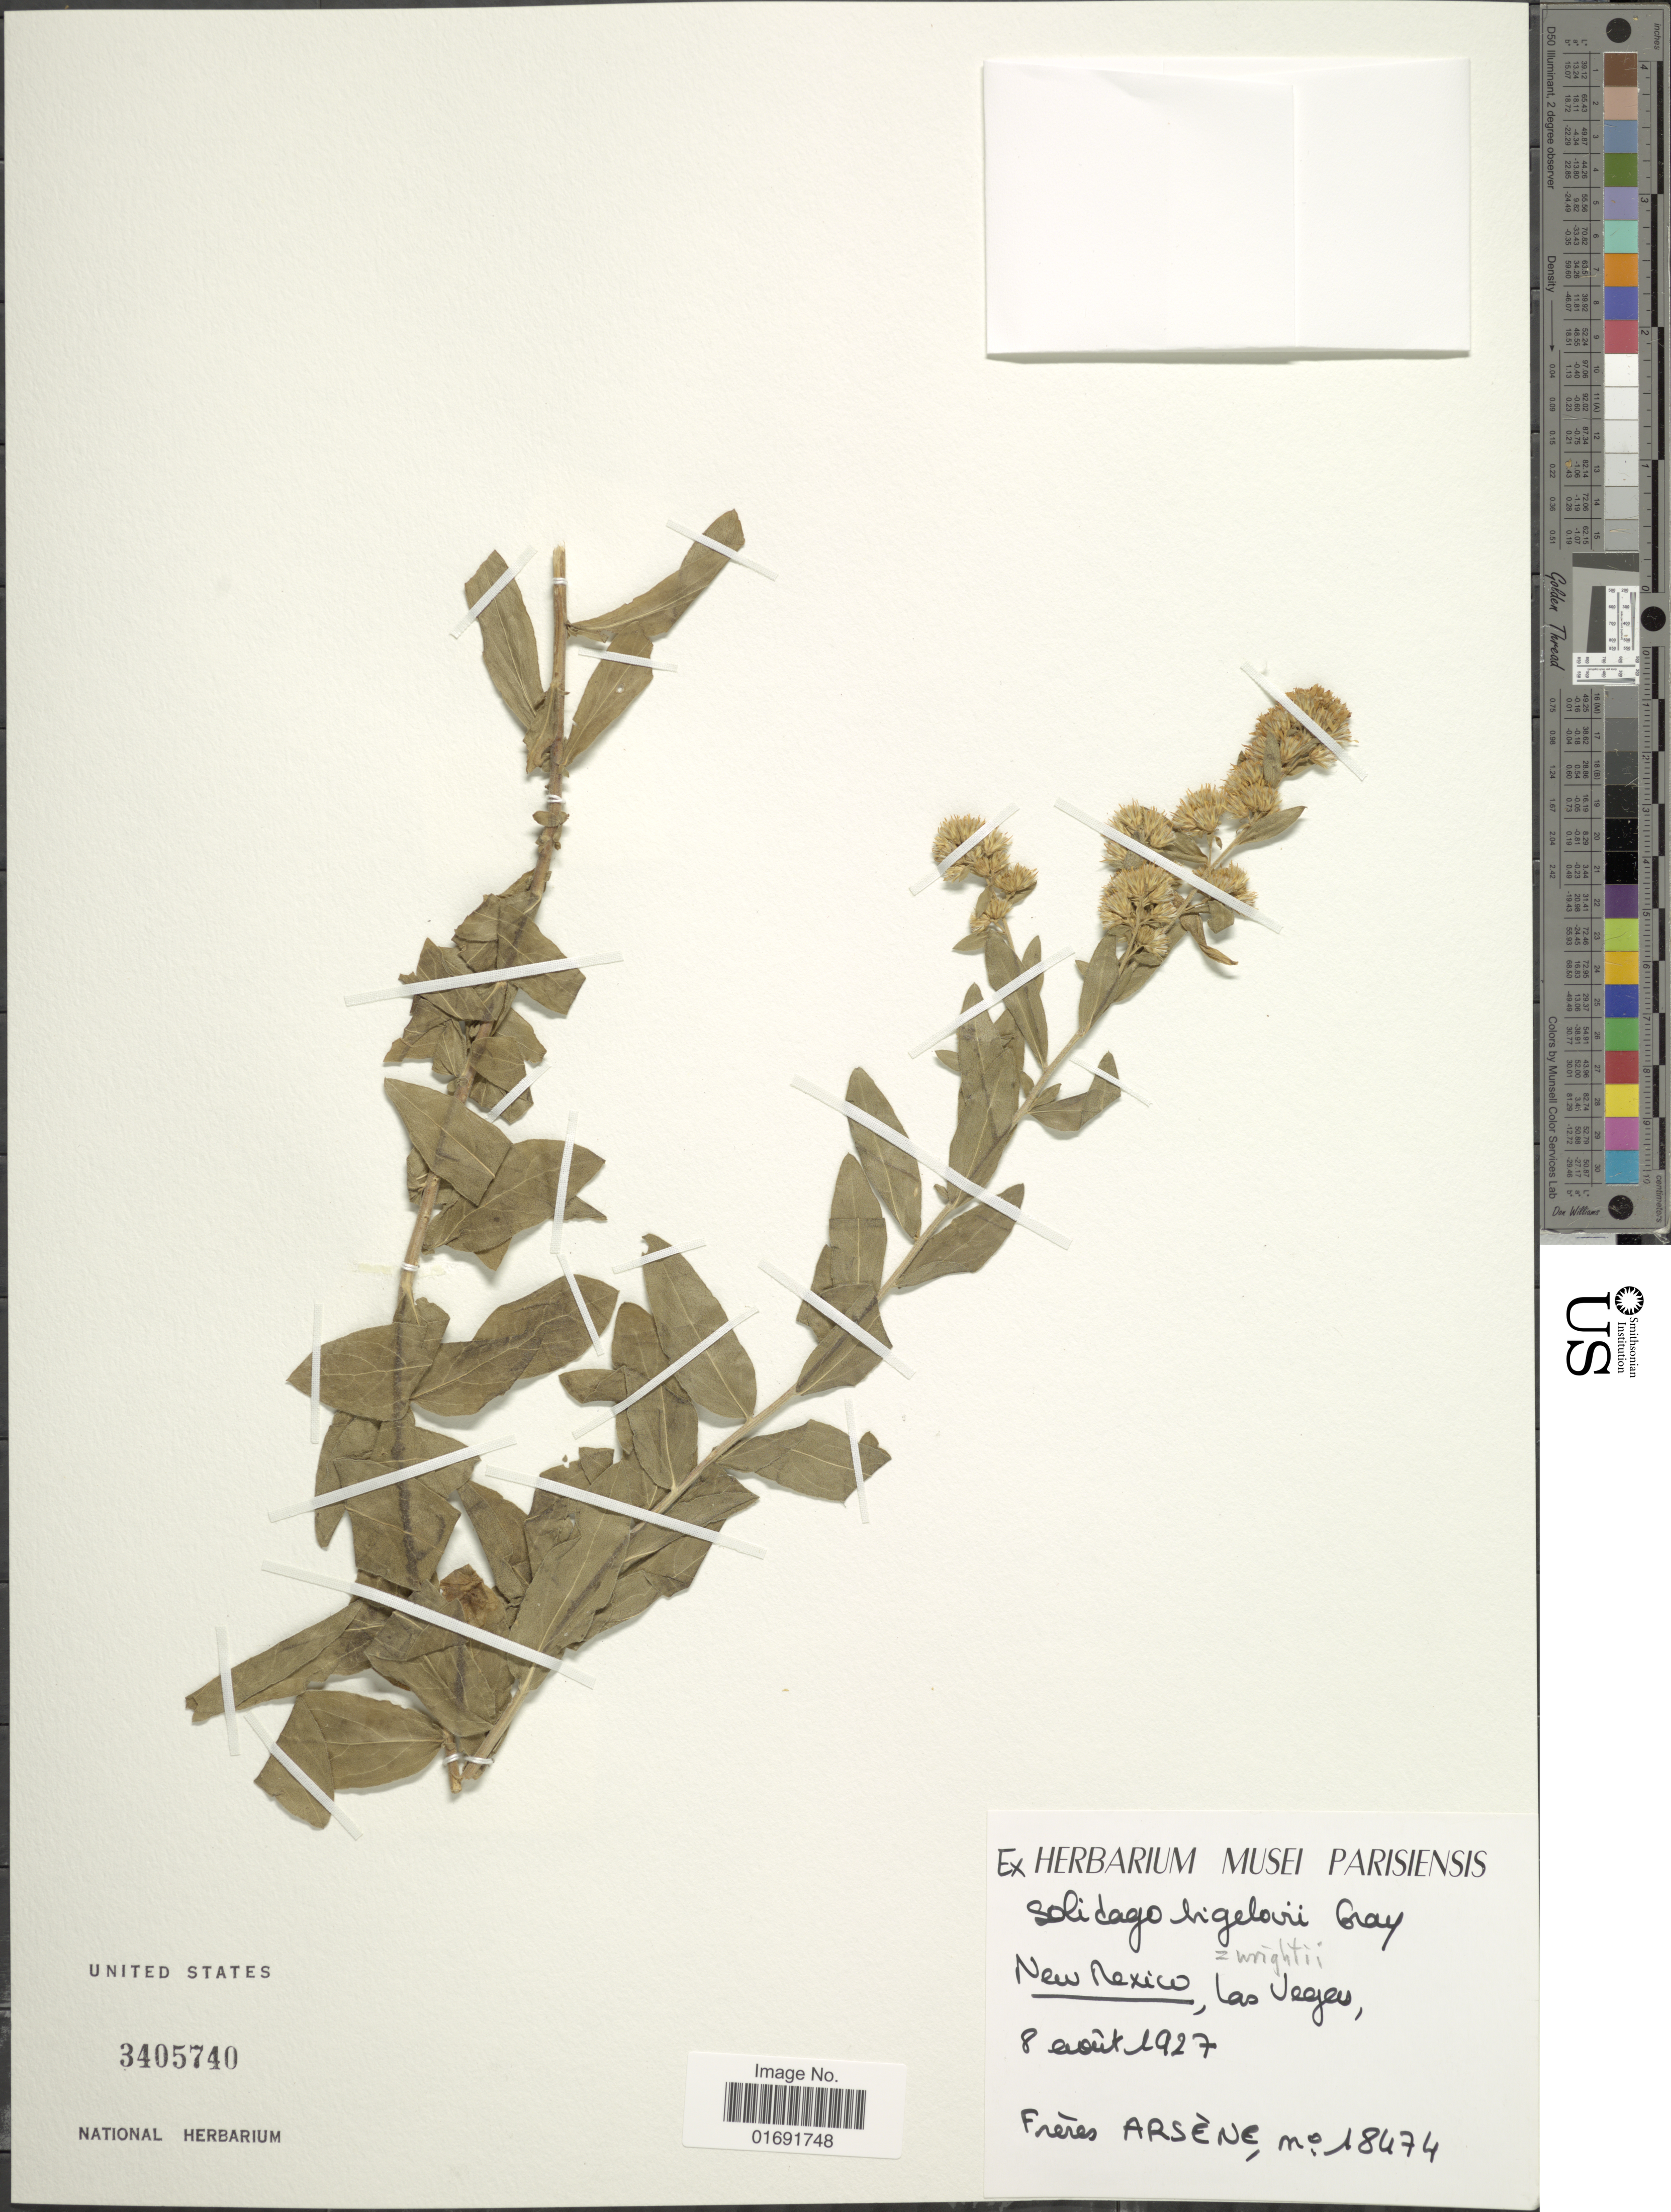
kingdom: Plantae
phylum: Tracheophyta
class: Magnoliopsida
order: Asterales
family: Asteraceae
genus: Solidago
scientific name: Solidago wrightii var. adenophora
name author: S.F. Blake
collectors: Bro. G. Arsène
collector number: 18474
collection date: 1927-08-08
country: United States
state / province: New Mexico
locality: Las Vegas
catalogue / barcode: US 3405740